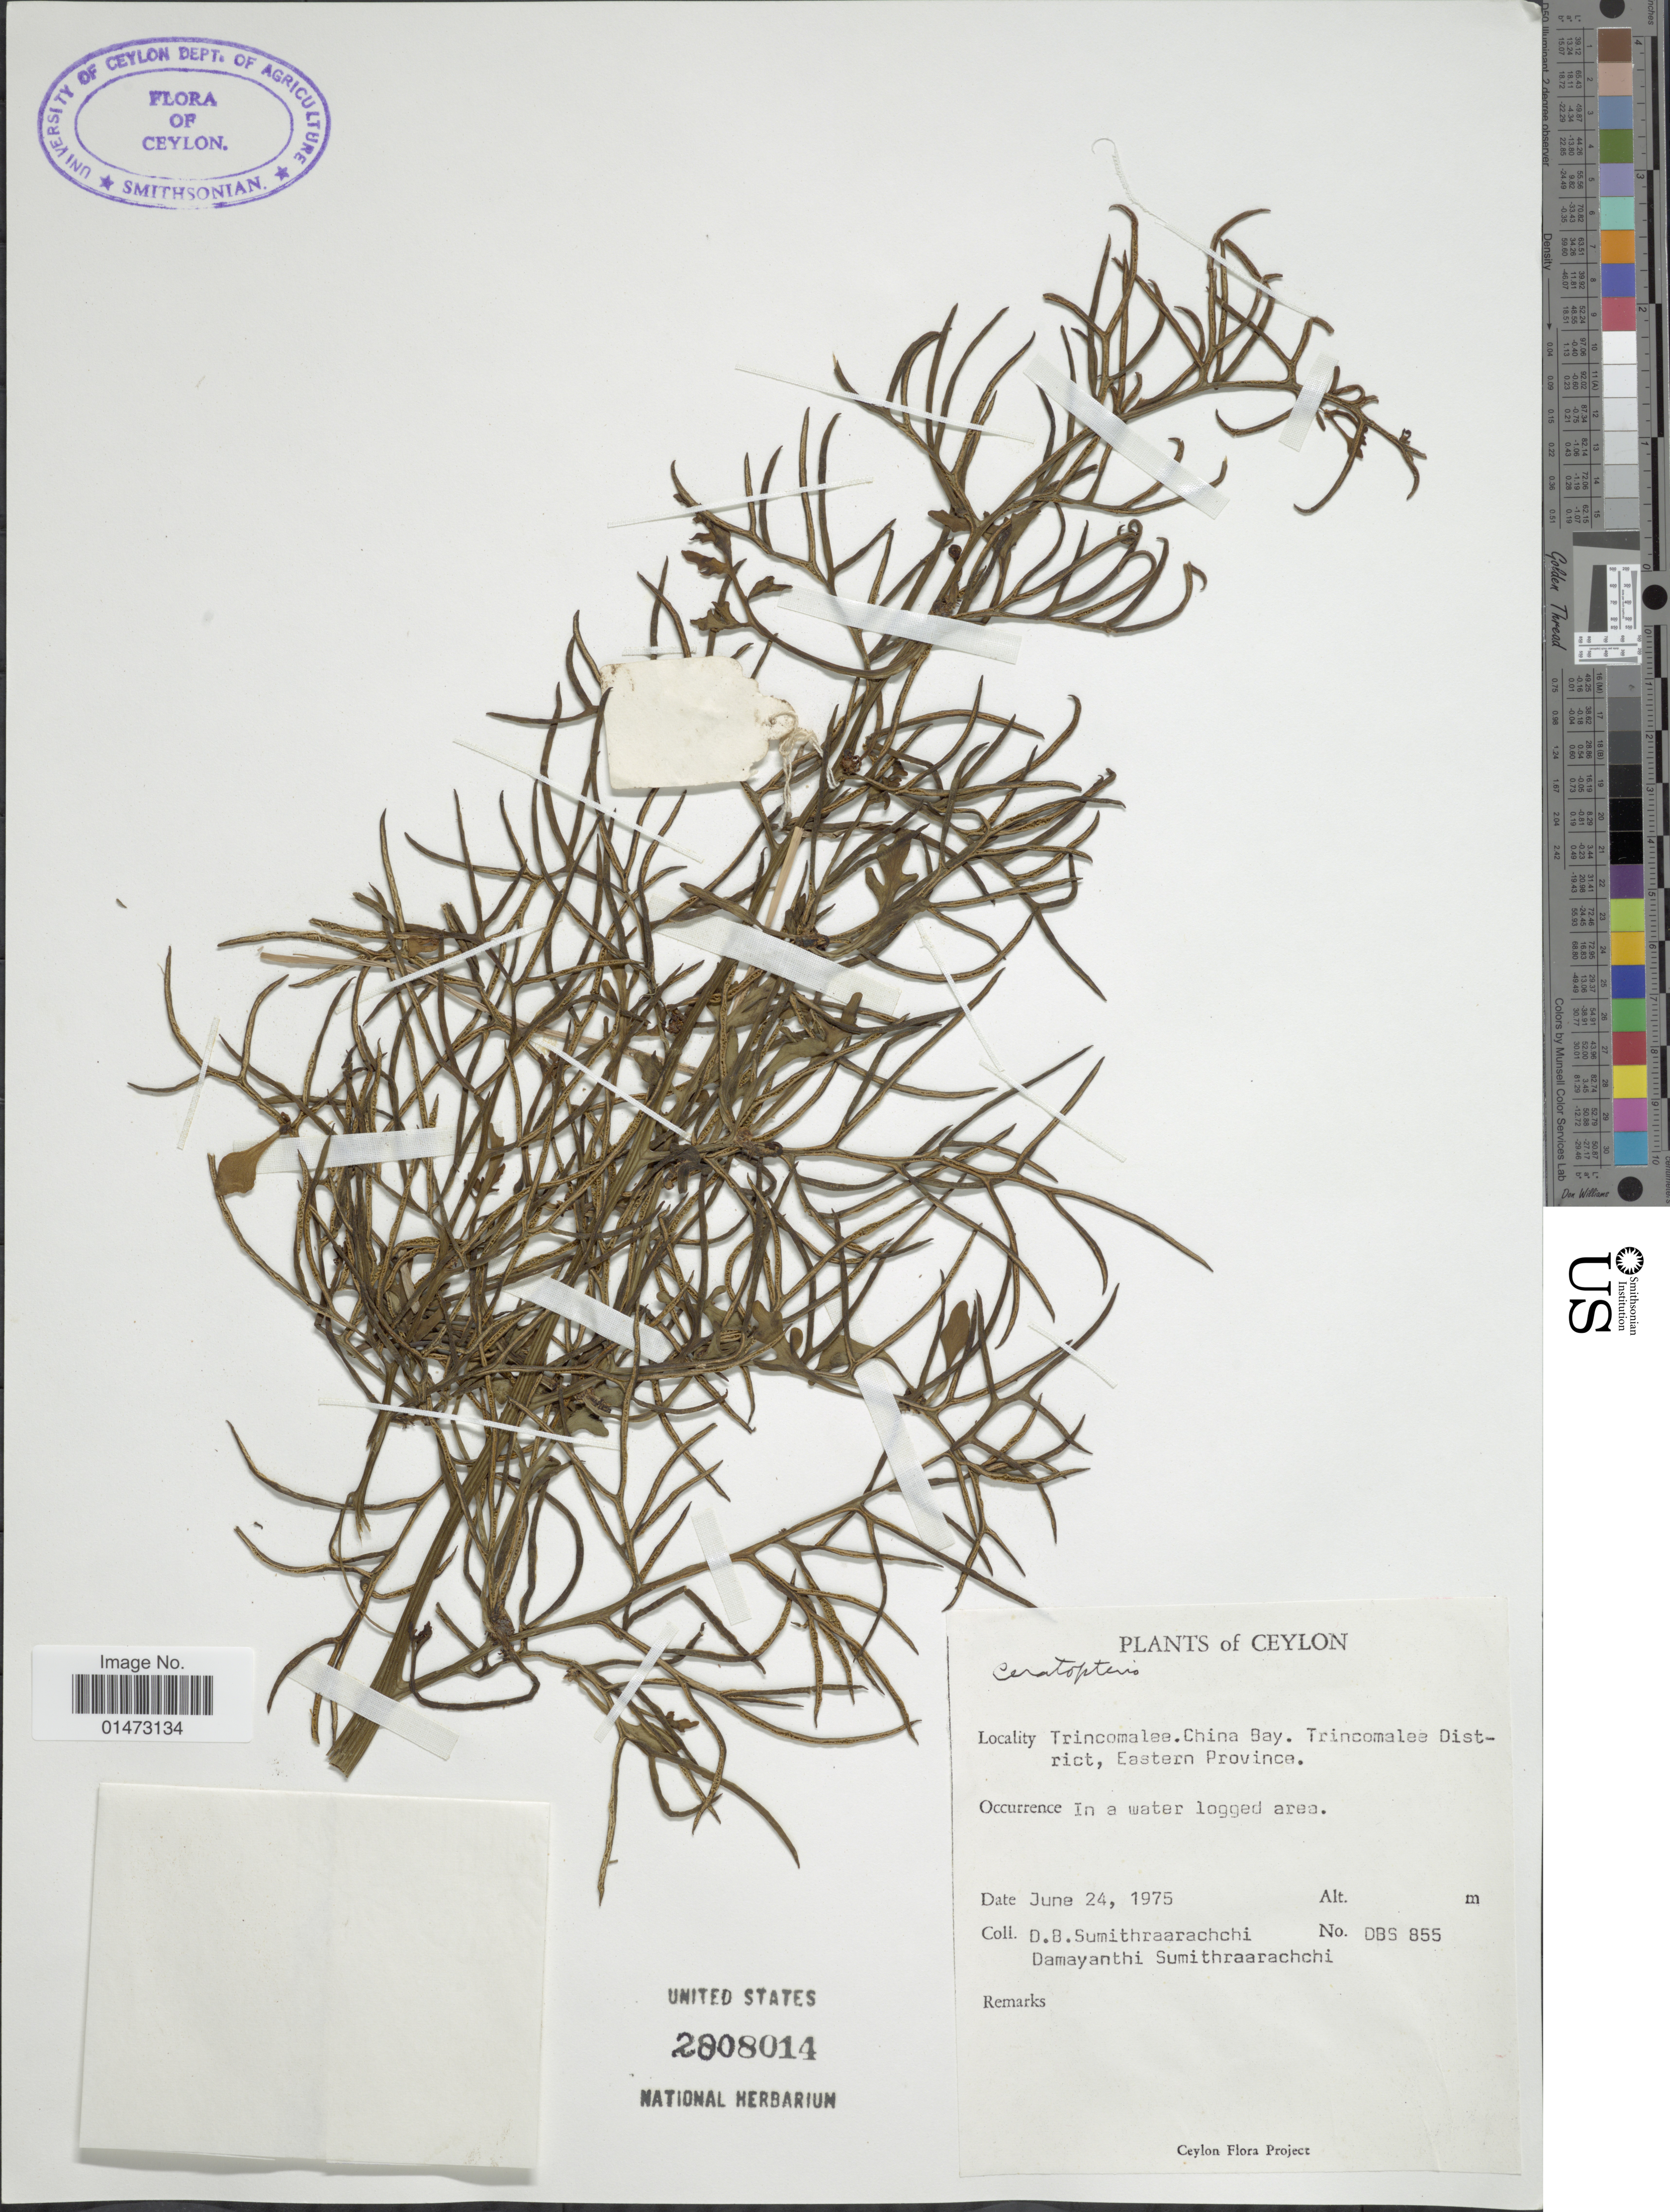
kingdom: Plantae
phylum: Tracheophyta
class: Polypodiopsida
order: Polypodiales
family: Pteridaceae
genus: Ceratopteris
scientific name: Ceratopteris thalictroides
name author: (L.) Brongn.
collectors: D. B. Sumithraarachchi & D. Sumithraarachchi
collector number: DBS 855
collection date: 1975-06-24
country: Sri Lanka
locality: Ceylon. Trincomalee. China Bay. Trincomalee District, Eastern Province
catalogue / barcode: US 2808014